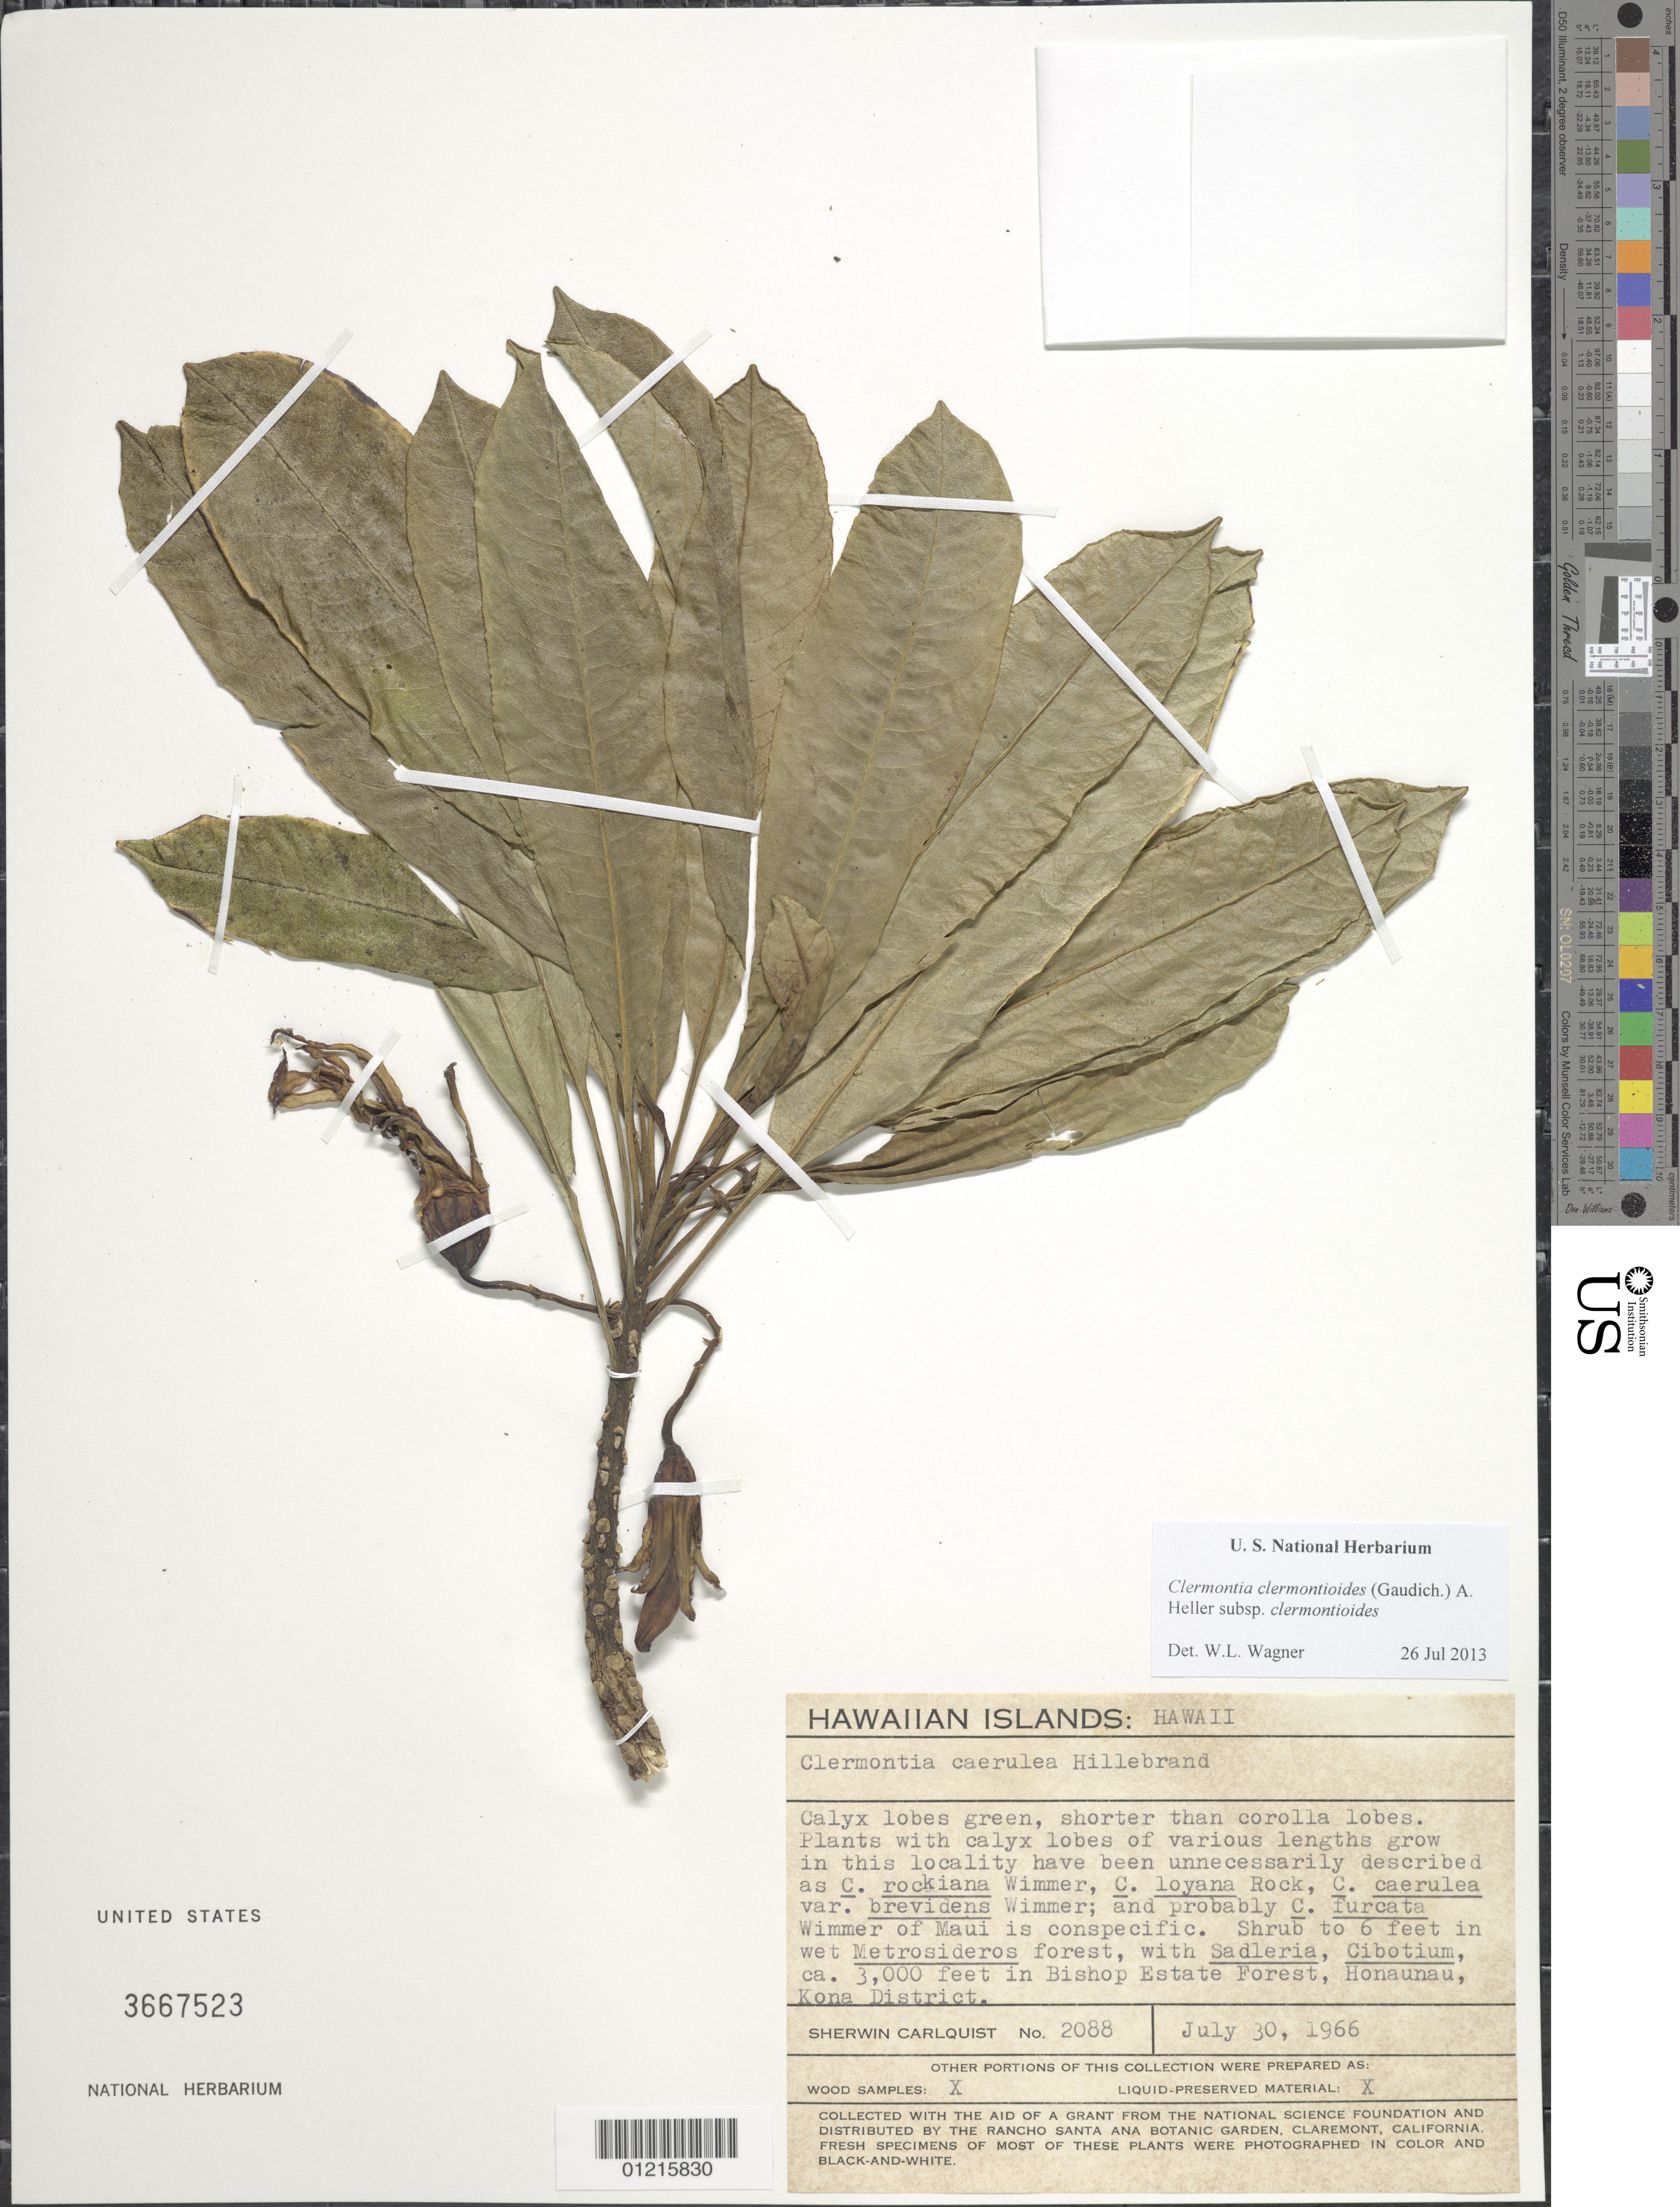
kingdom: Plantae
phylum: Tracheophyta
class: Magnoliopsida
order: Asterales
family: Campanulaceae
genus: Clermontia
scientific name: Clermontia clermontioides subsp. clermontioides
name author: (Gaudich.) A. Heller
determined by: Wagner, W. L., (BOT), Smithsonian Institution - National Museum of Natural History (UNITED STATES)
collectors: S. Carlquist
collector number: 2088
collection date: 1966-07-30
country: United States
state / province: Hawaii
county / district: Hawaii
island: Hawaii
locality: Kona District, Honaunau, Bishop Estate Forest.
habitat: Wet forest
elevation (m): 914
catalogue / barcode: US 3667523